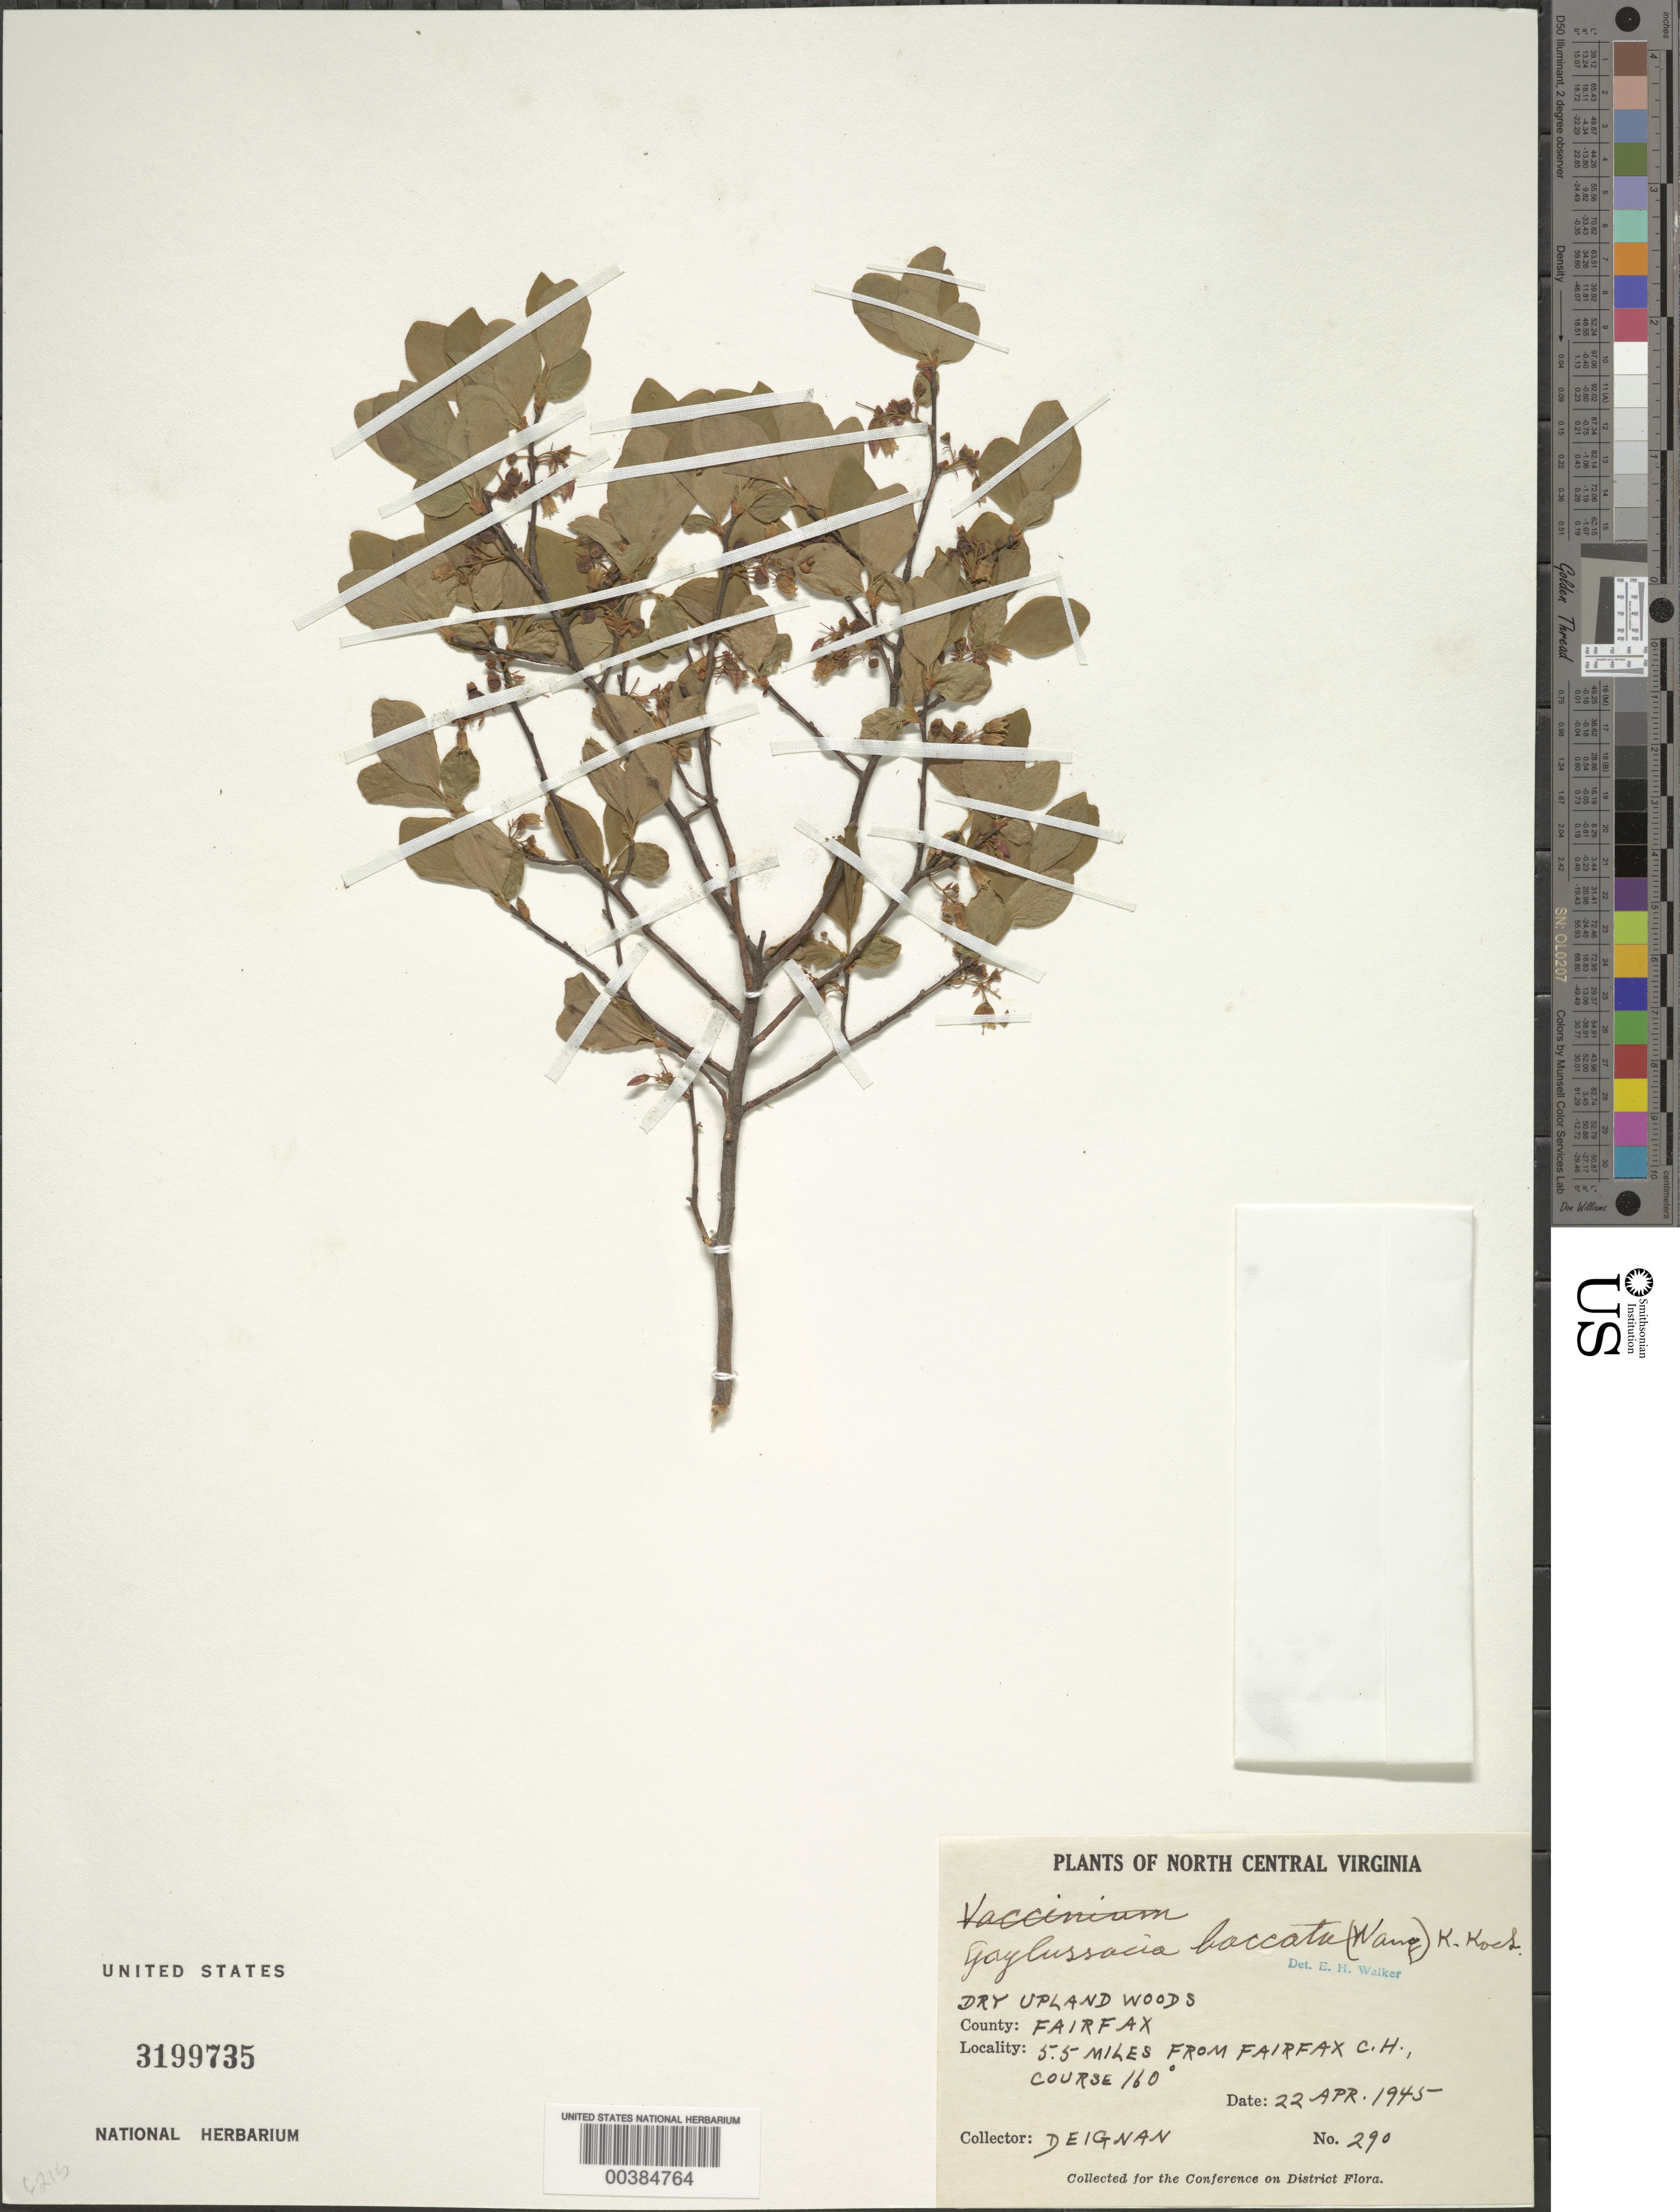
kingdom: Plantae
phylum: Tracheophyta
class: Magnoliopsida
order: Ericales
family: Ericaceae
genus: Gaylussacia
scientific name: Gaylussacia baccata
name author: (Wangenh.) K. Koch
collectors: H. Deignan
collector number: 290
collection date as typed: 22 Apr 1945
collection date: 1945-04-22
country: United States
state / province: Virginia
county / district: Fairfax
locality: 5.5 M from Fairfax Court House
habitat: Dry upland woods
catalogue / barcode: US 3199735